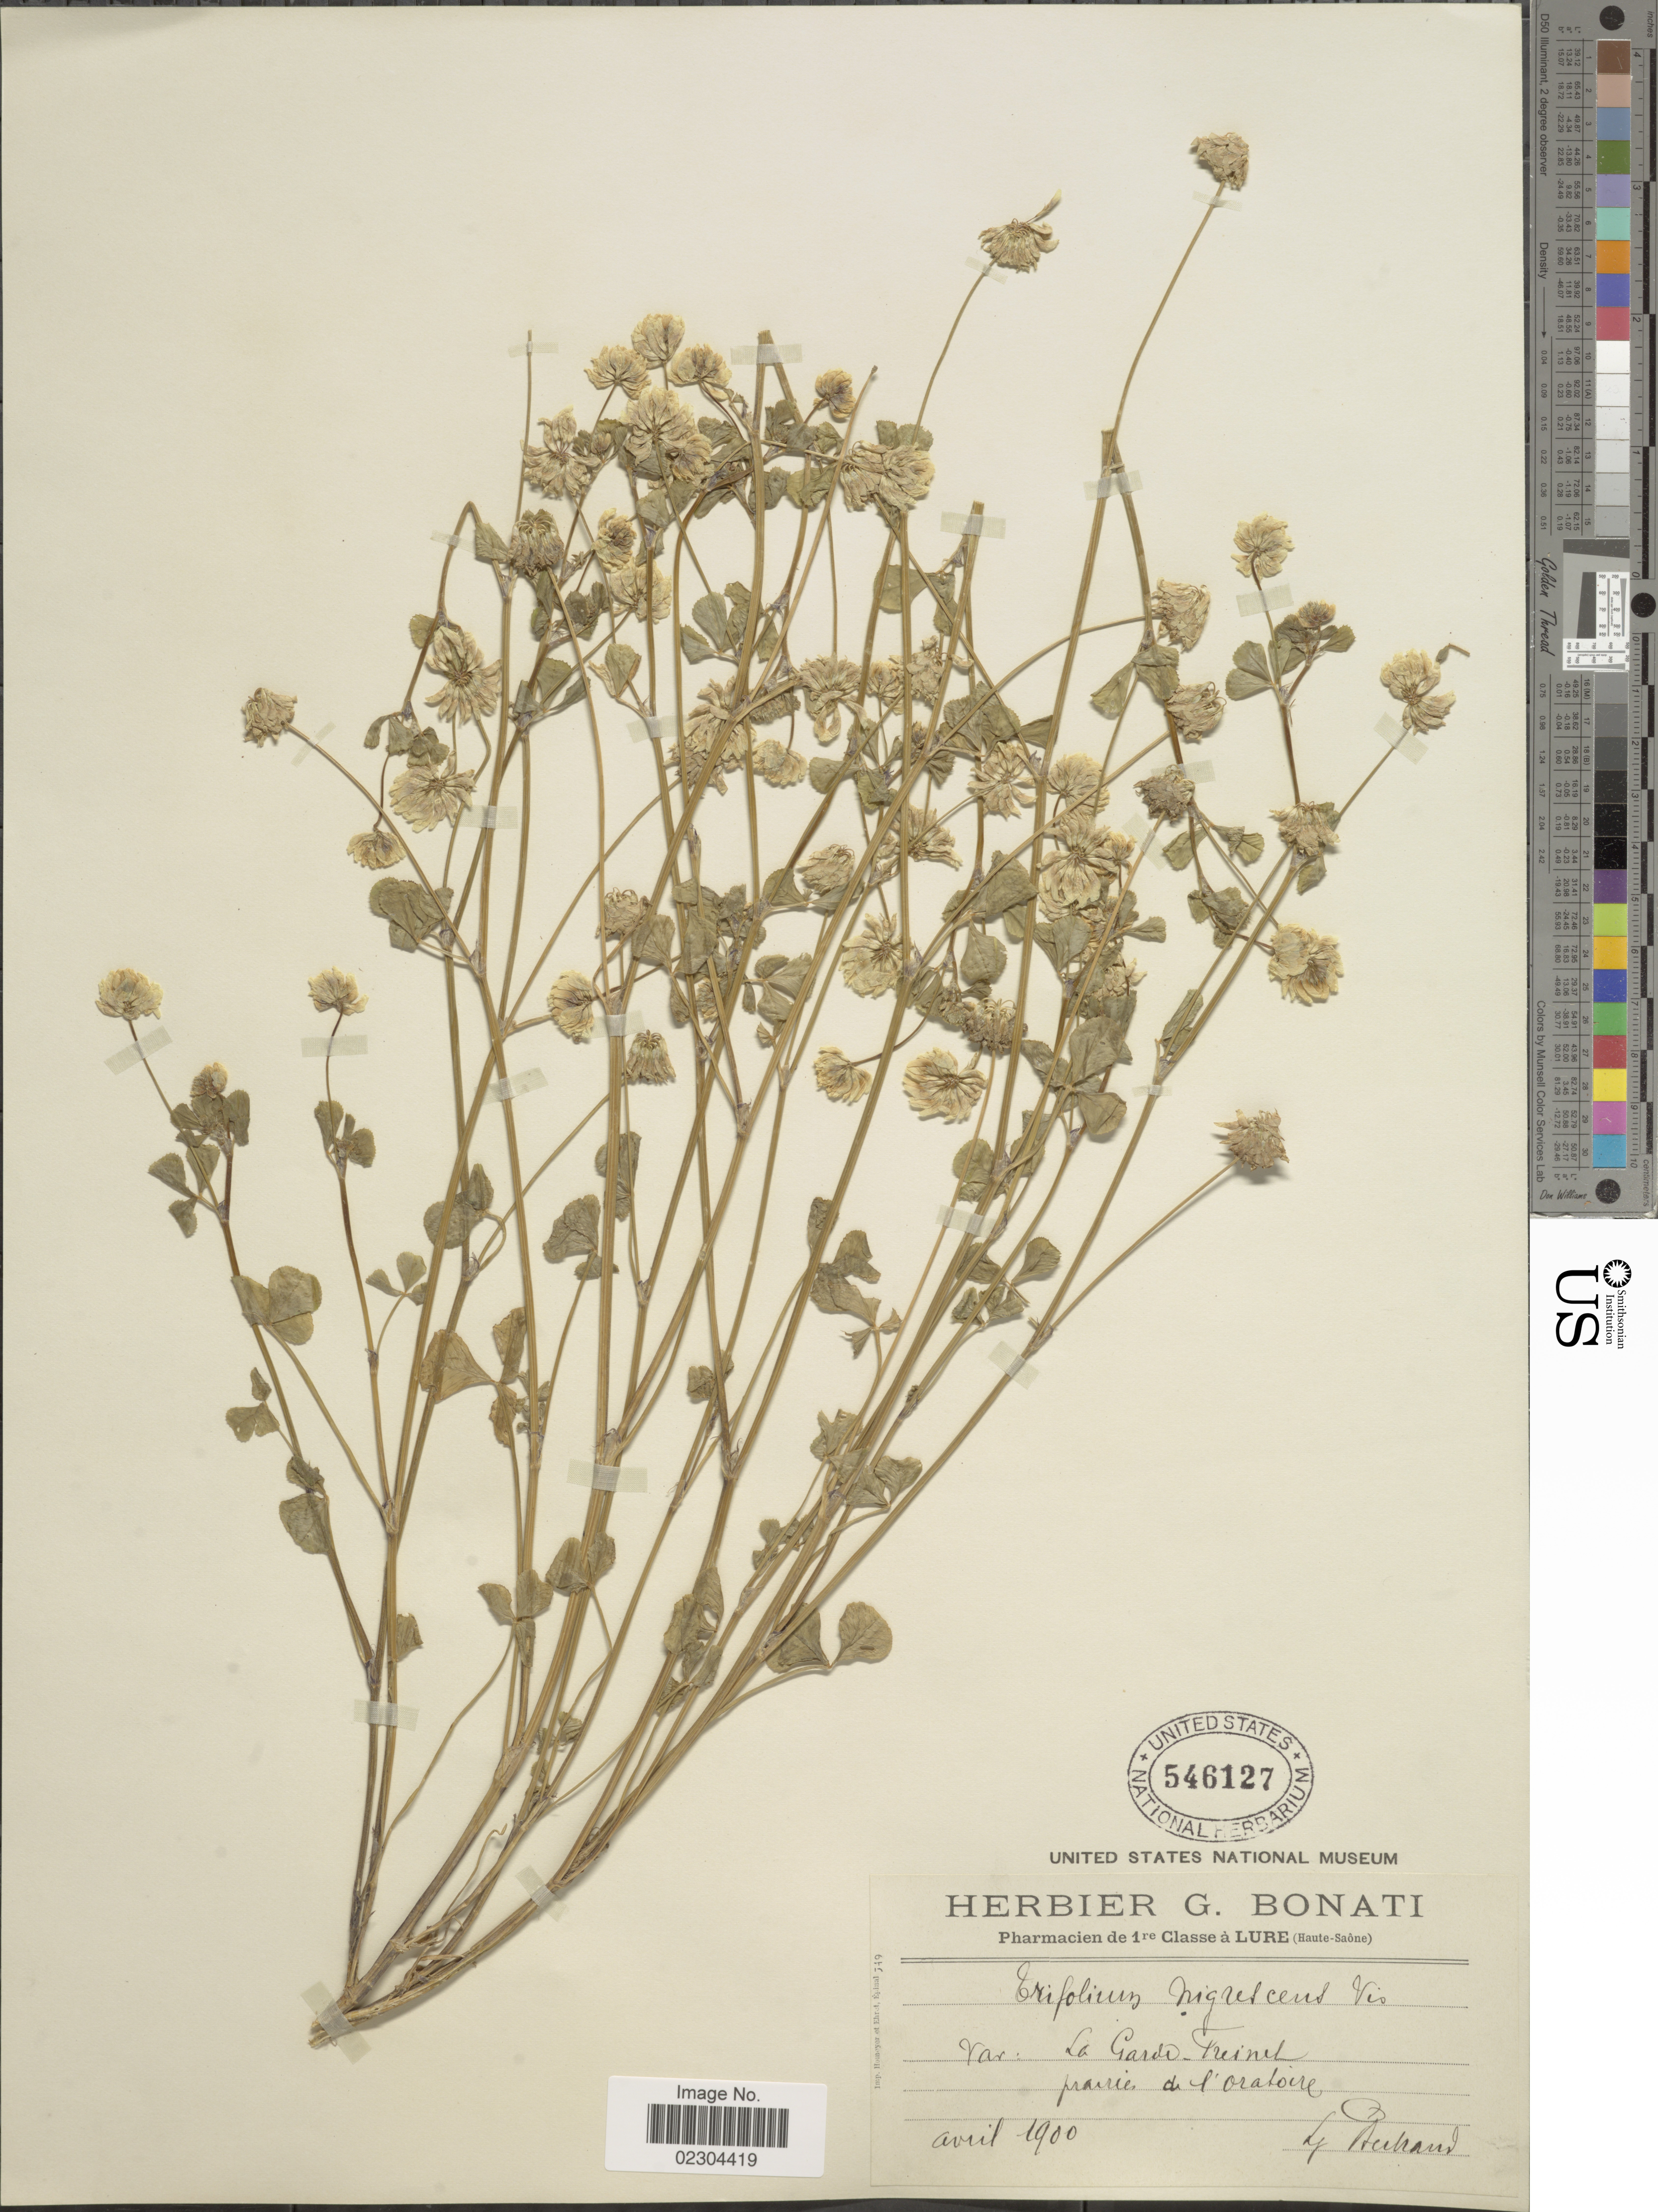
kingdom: Plantae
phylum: Tracheophyta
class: Magnoliopsida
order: Fabales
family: Fabaceae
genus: Trifolium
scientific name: Trifolium nigrescens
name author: Viv.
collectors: Bertrand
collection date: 1900-04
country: France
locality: Var: La Garde Treinet prairie de l'Oratoire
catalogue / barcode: US 546127